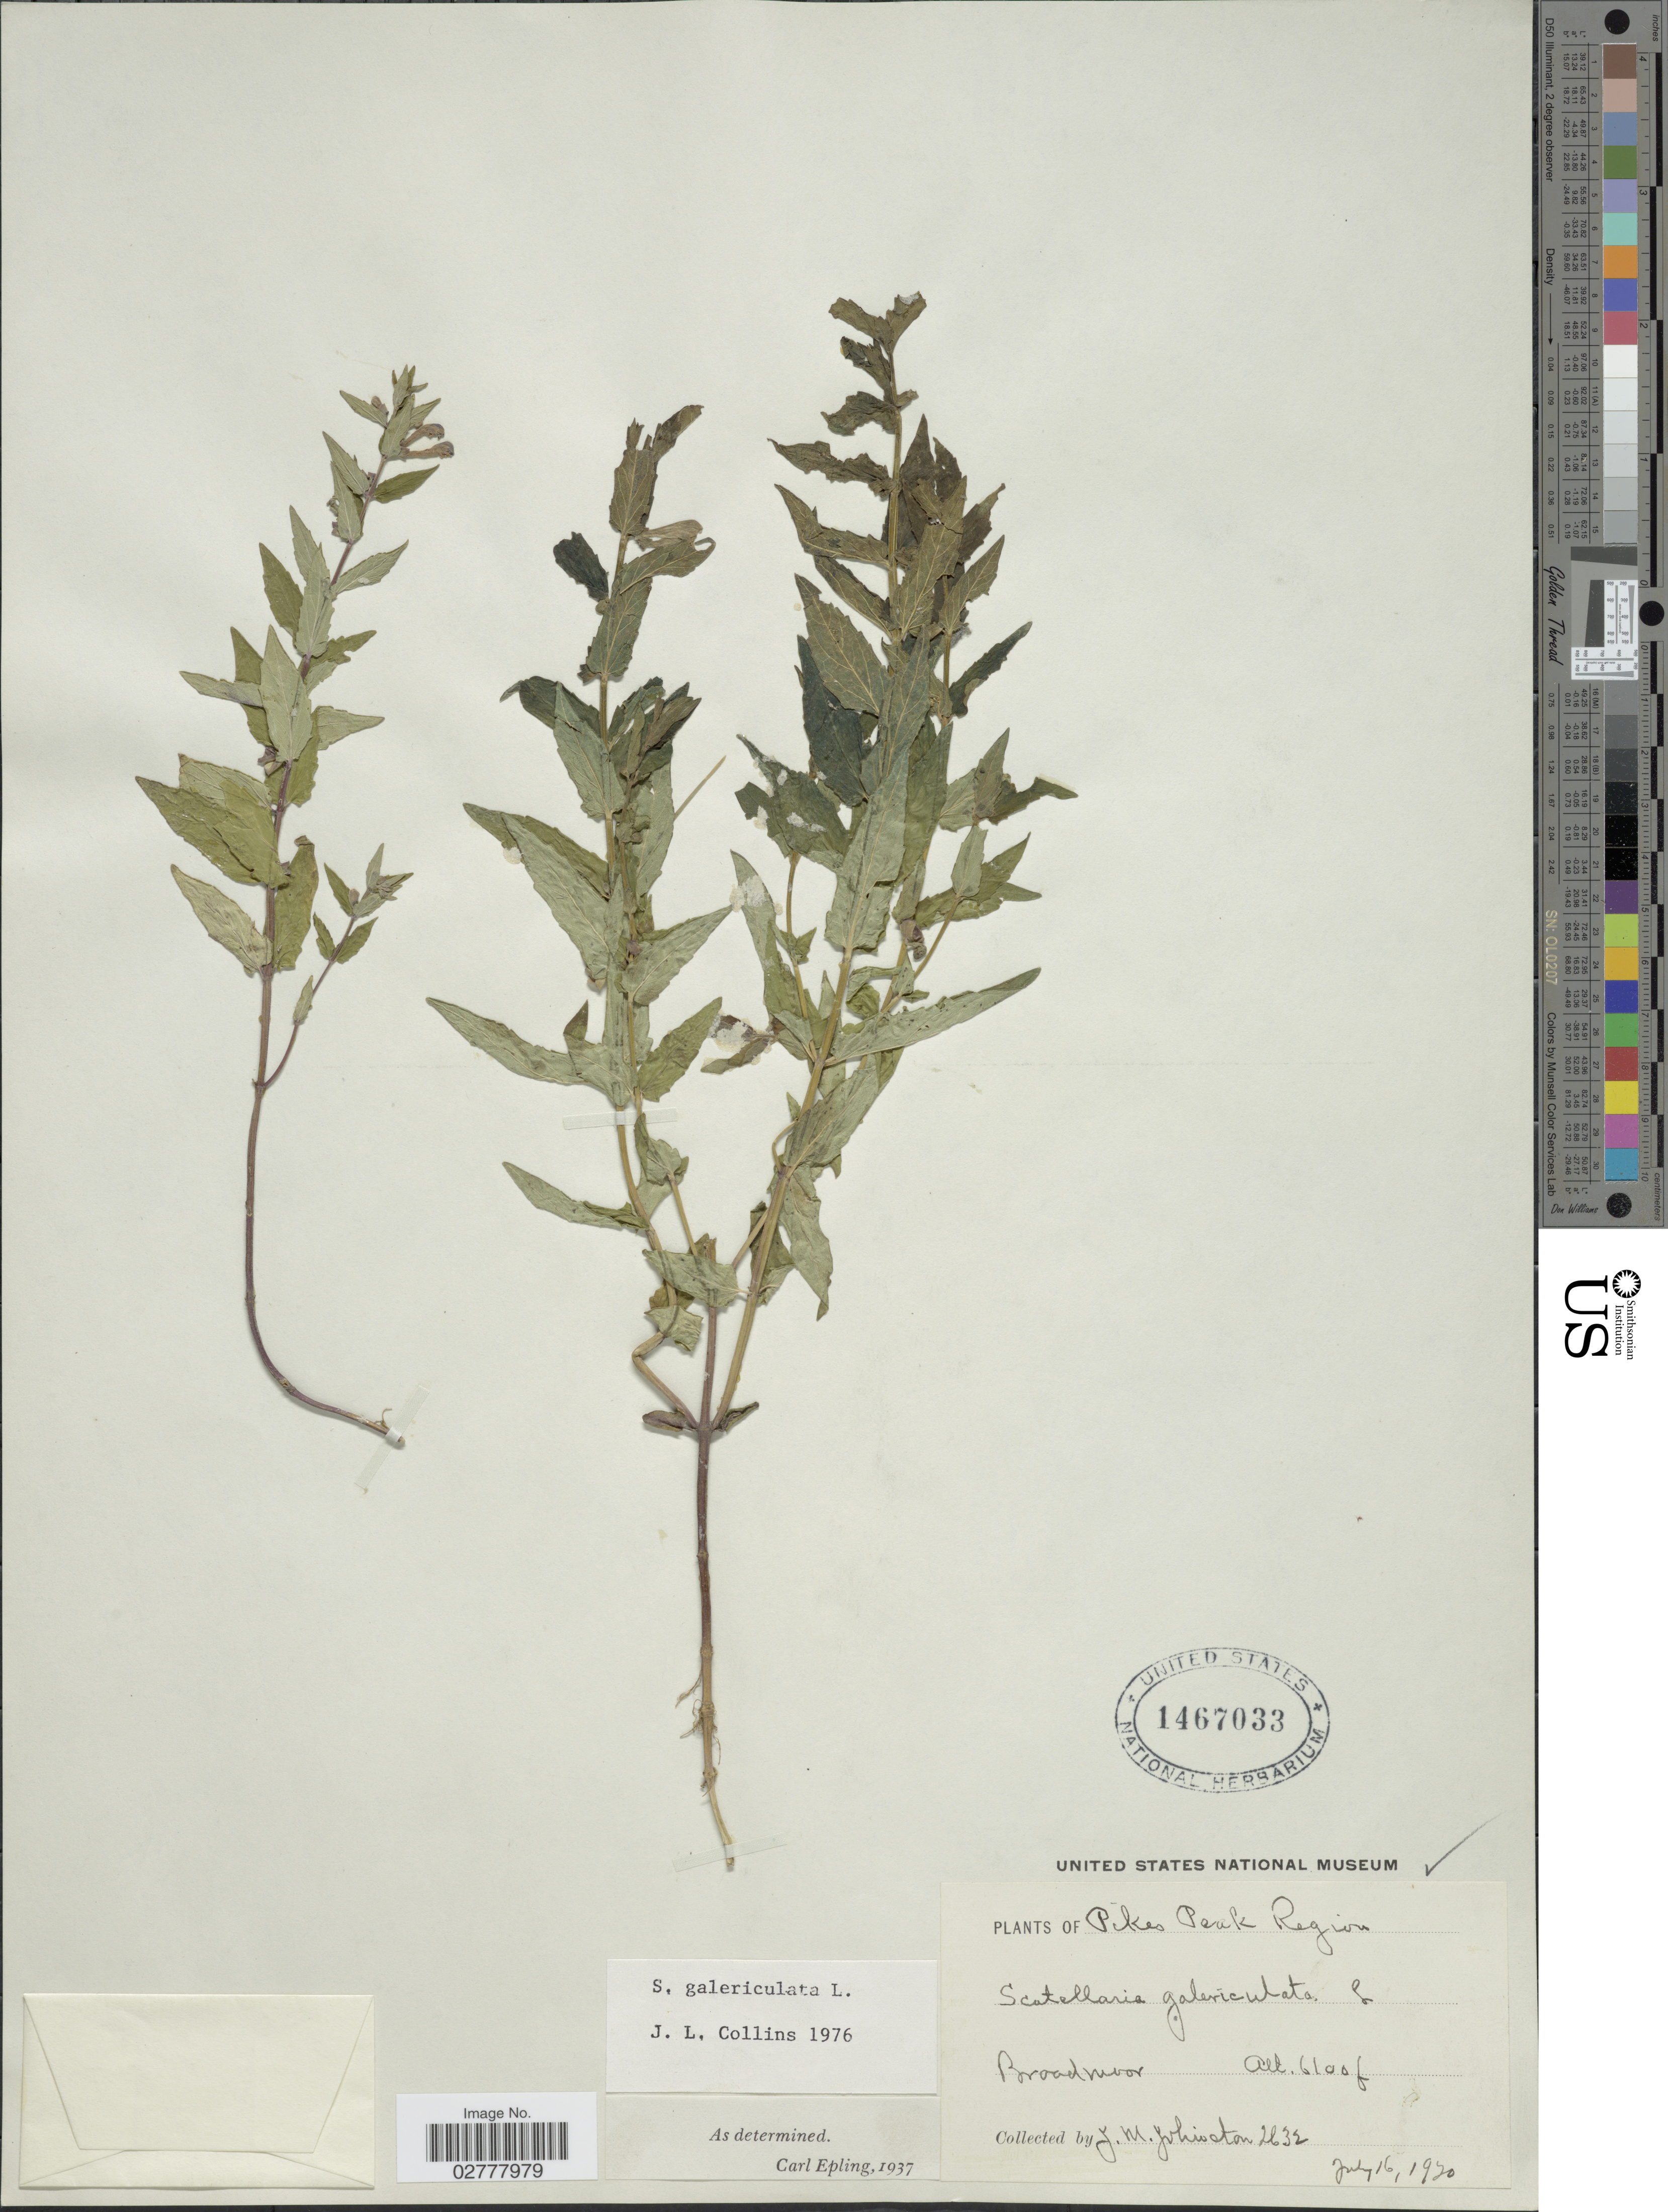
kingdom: Plantae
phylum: Tracheophyta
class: Magnoliopsida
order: Lamiales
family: Lamiaceae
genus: Scutellaria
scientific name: Scutellaria galericulata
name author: L.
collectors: J. Johnston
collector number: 2632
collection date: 1920-07-16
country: United States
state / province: Colorado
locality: Pikes Peak Region. Broadmoor.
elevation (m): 1859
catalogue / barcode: US 1467033